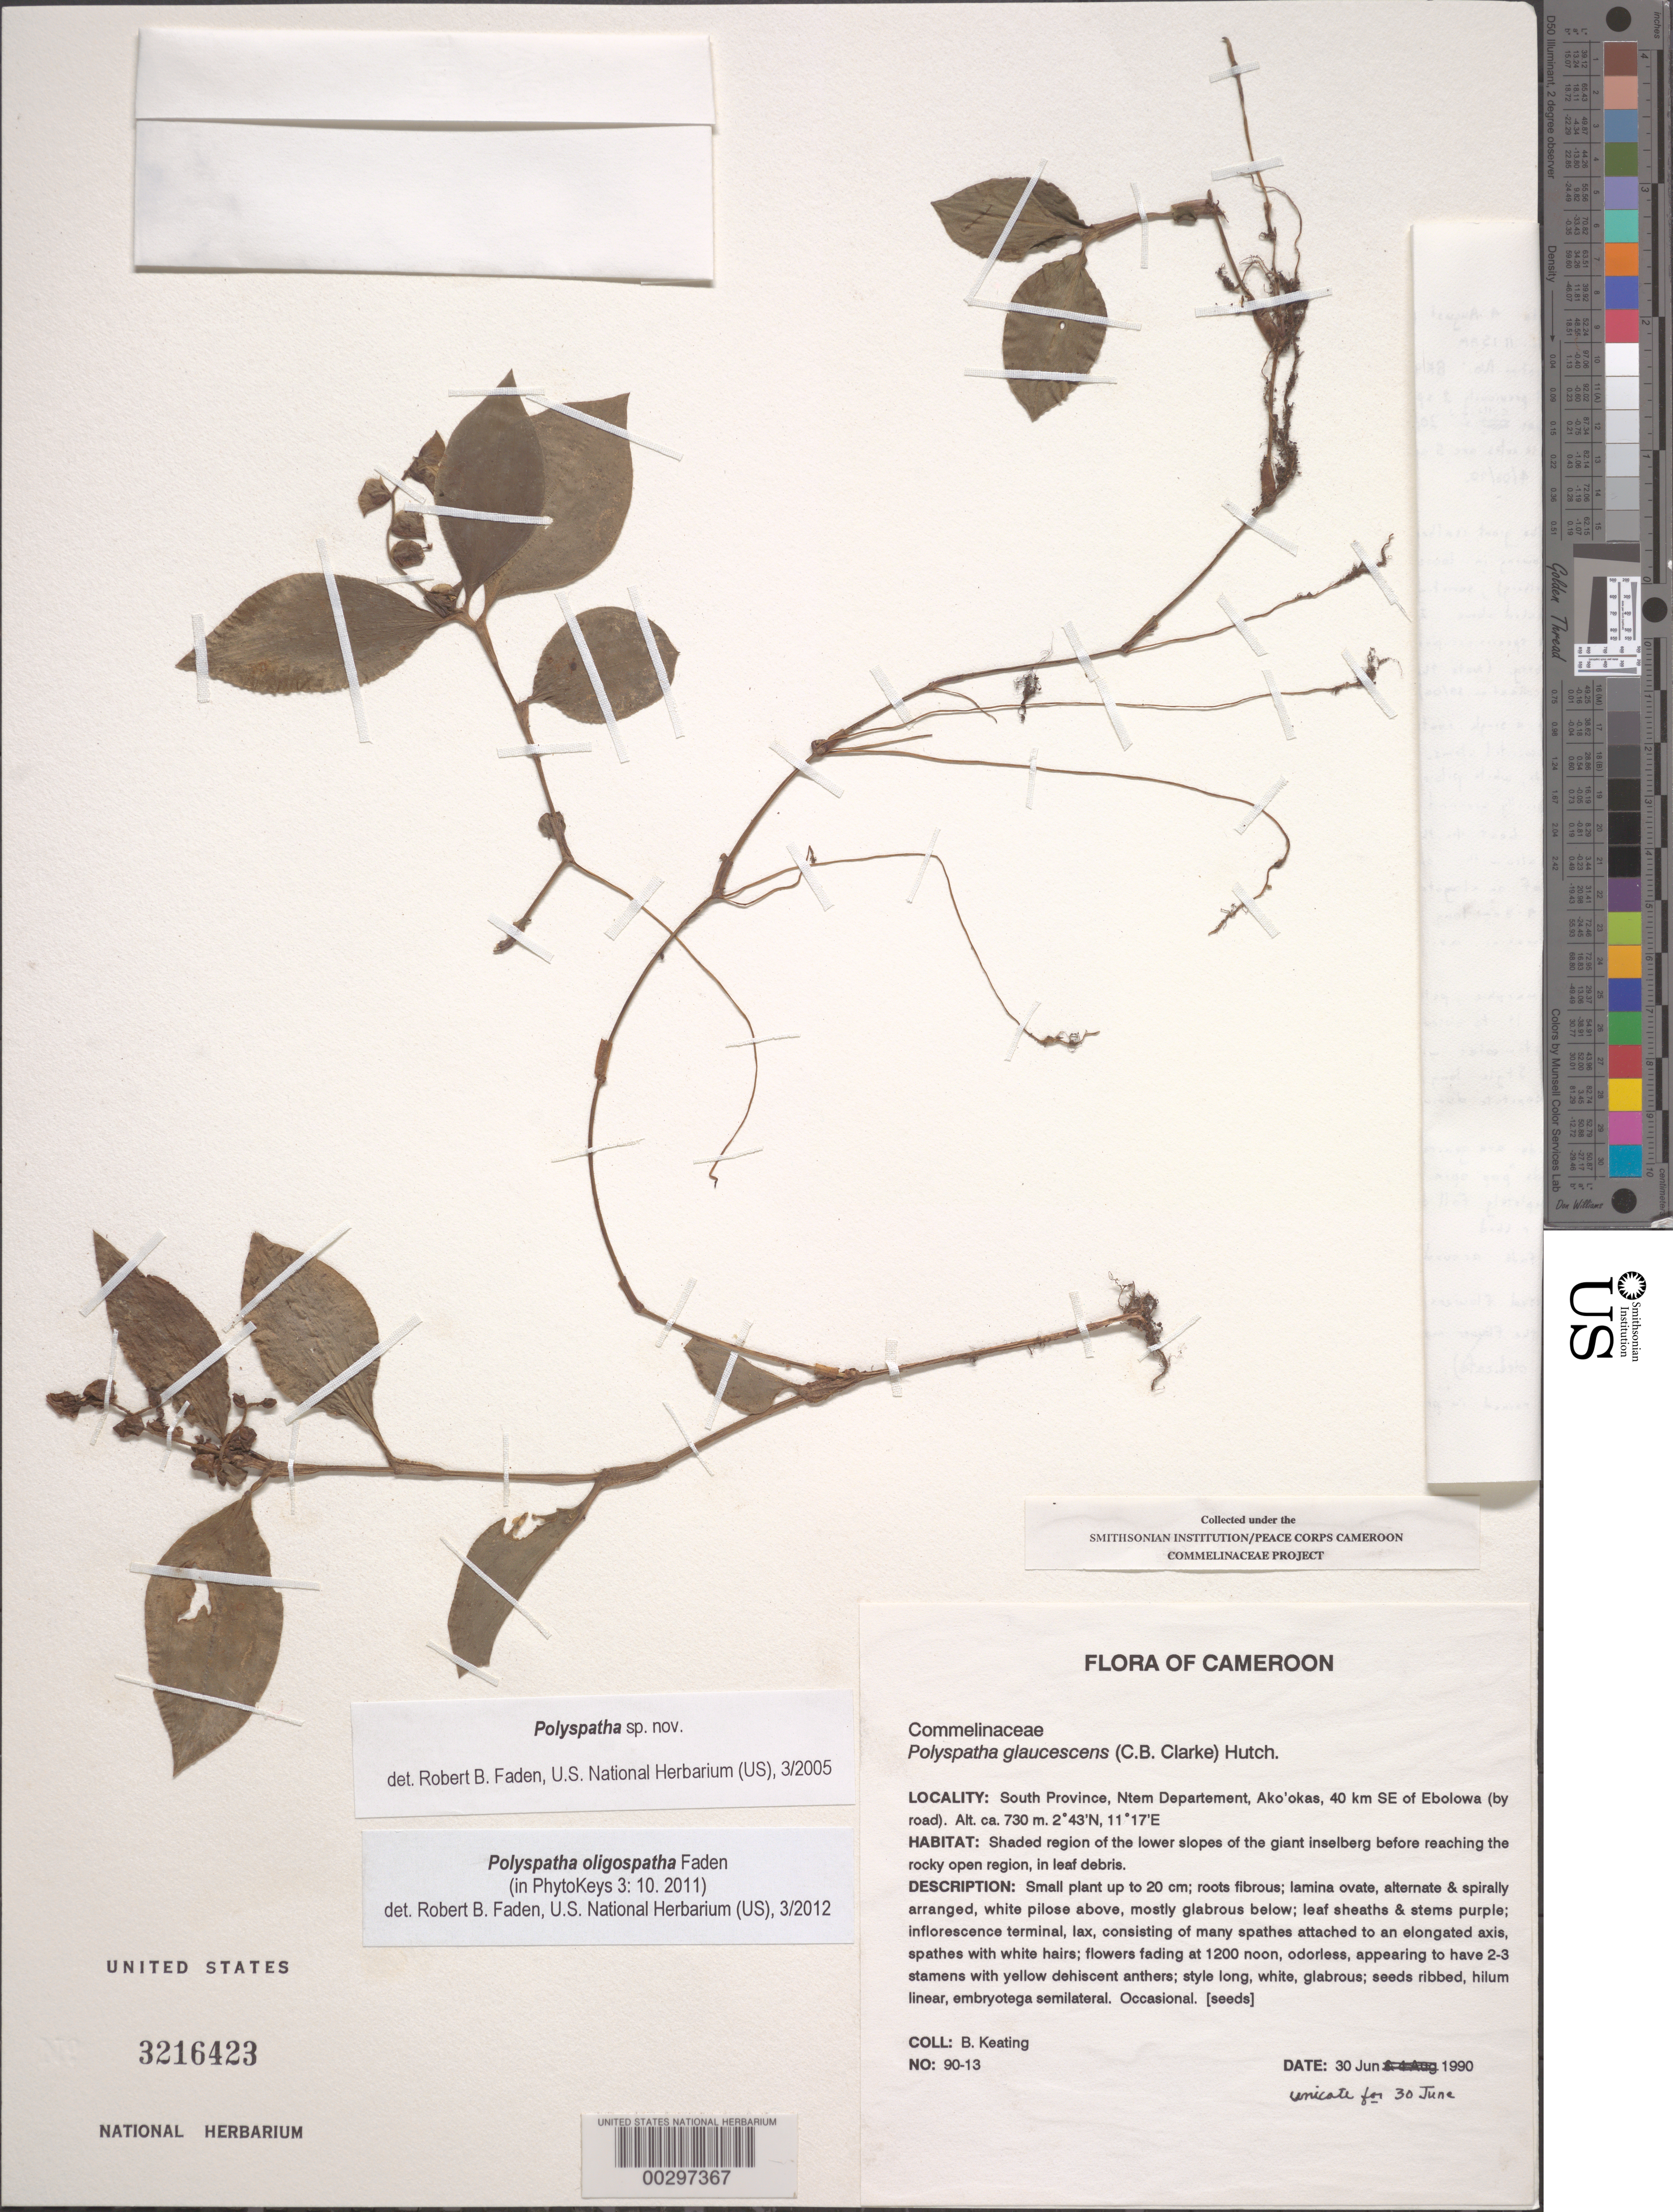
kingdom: Plantae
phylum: Tracheophyta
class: Liliopsida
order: Commelinales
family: Commelinaceae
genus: Polyspatha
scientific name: Polyspatha oligospatha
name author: Faden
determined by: Faden, Robert B., (US), Smithsonian Institution - National Museum of Natural History (UNITED STATES)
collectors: B. Keating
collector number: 90-13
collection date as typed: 30 Jun 1990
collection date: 1990-06-30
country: Cameroon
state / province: Sud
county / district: Ntem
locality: Ntem, ako'okas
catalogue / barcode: US 3216423